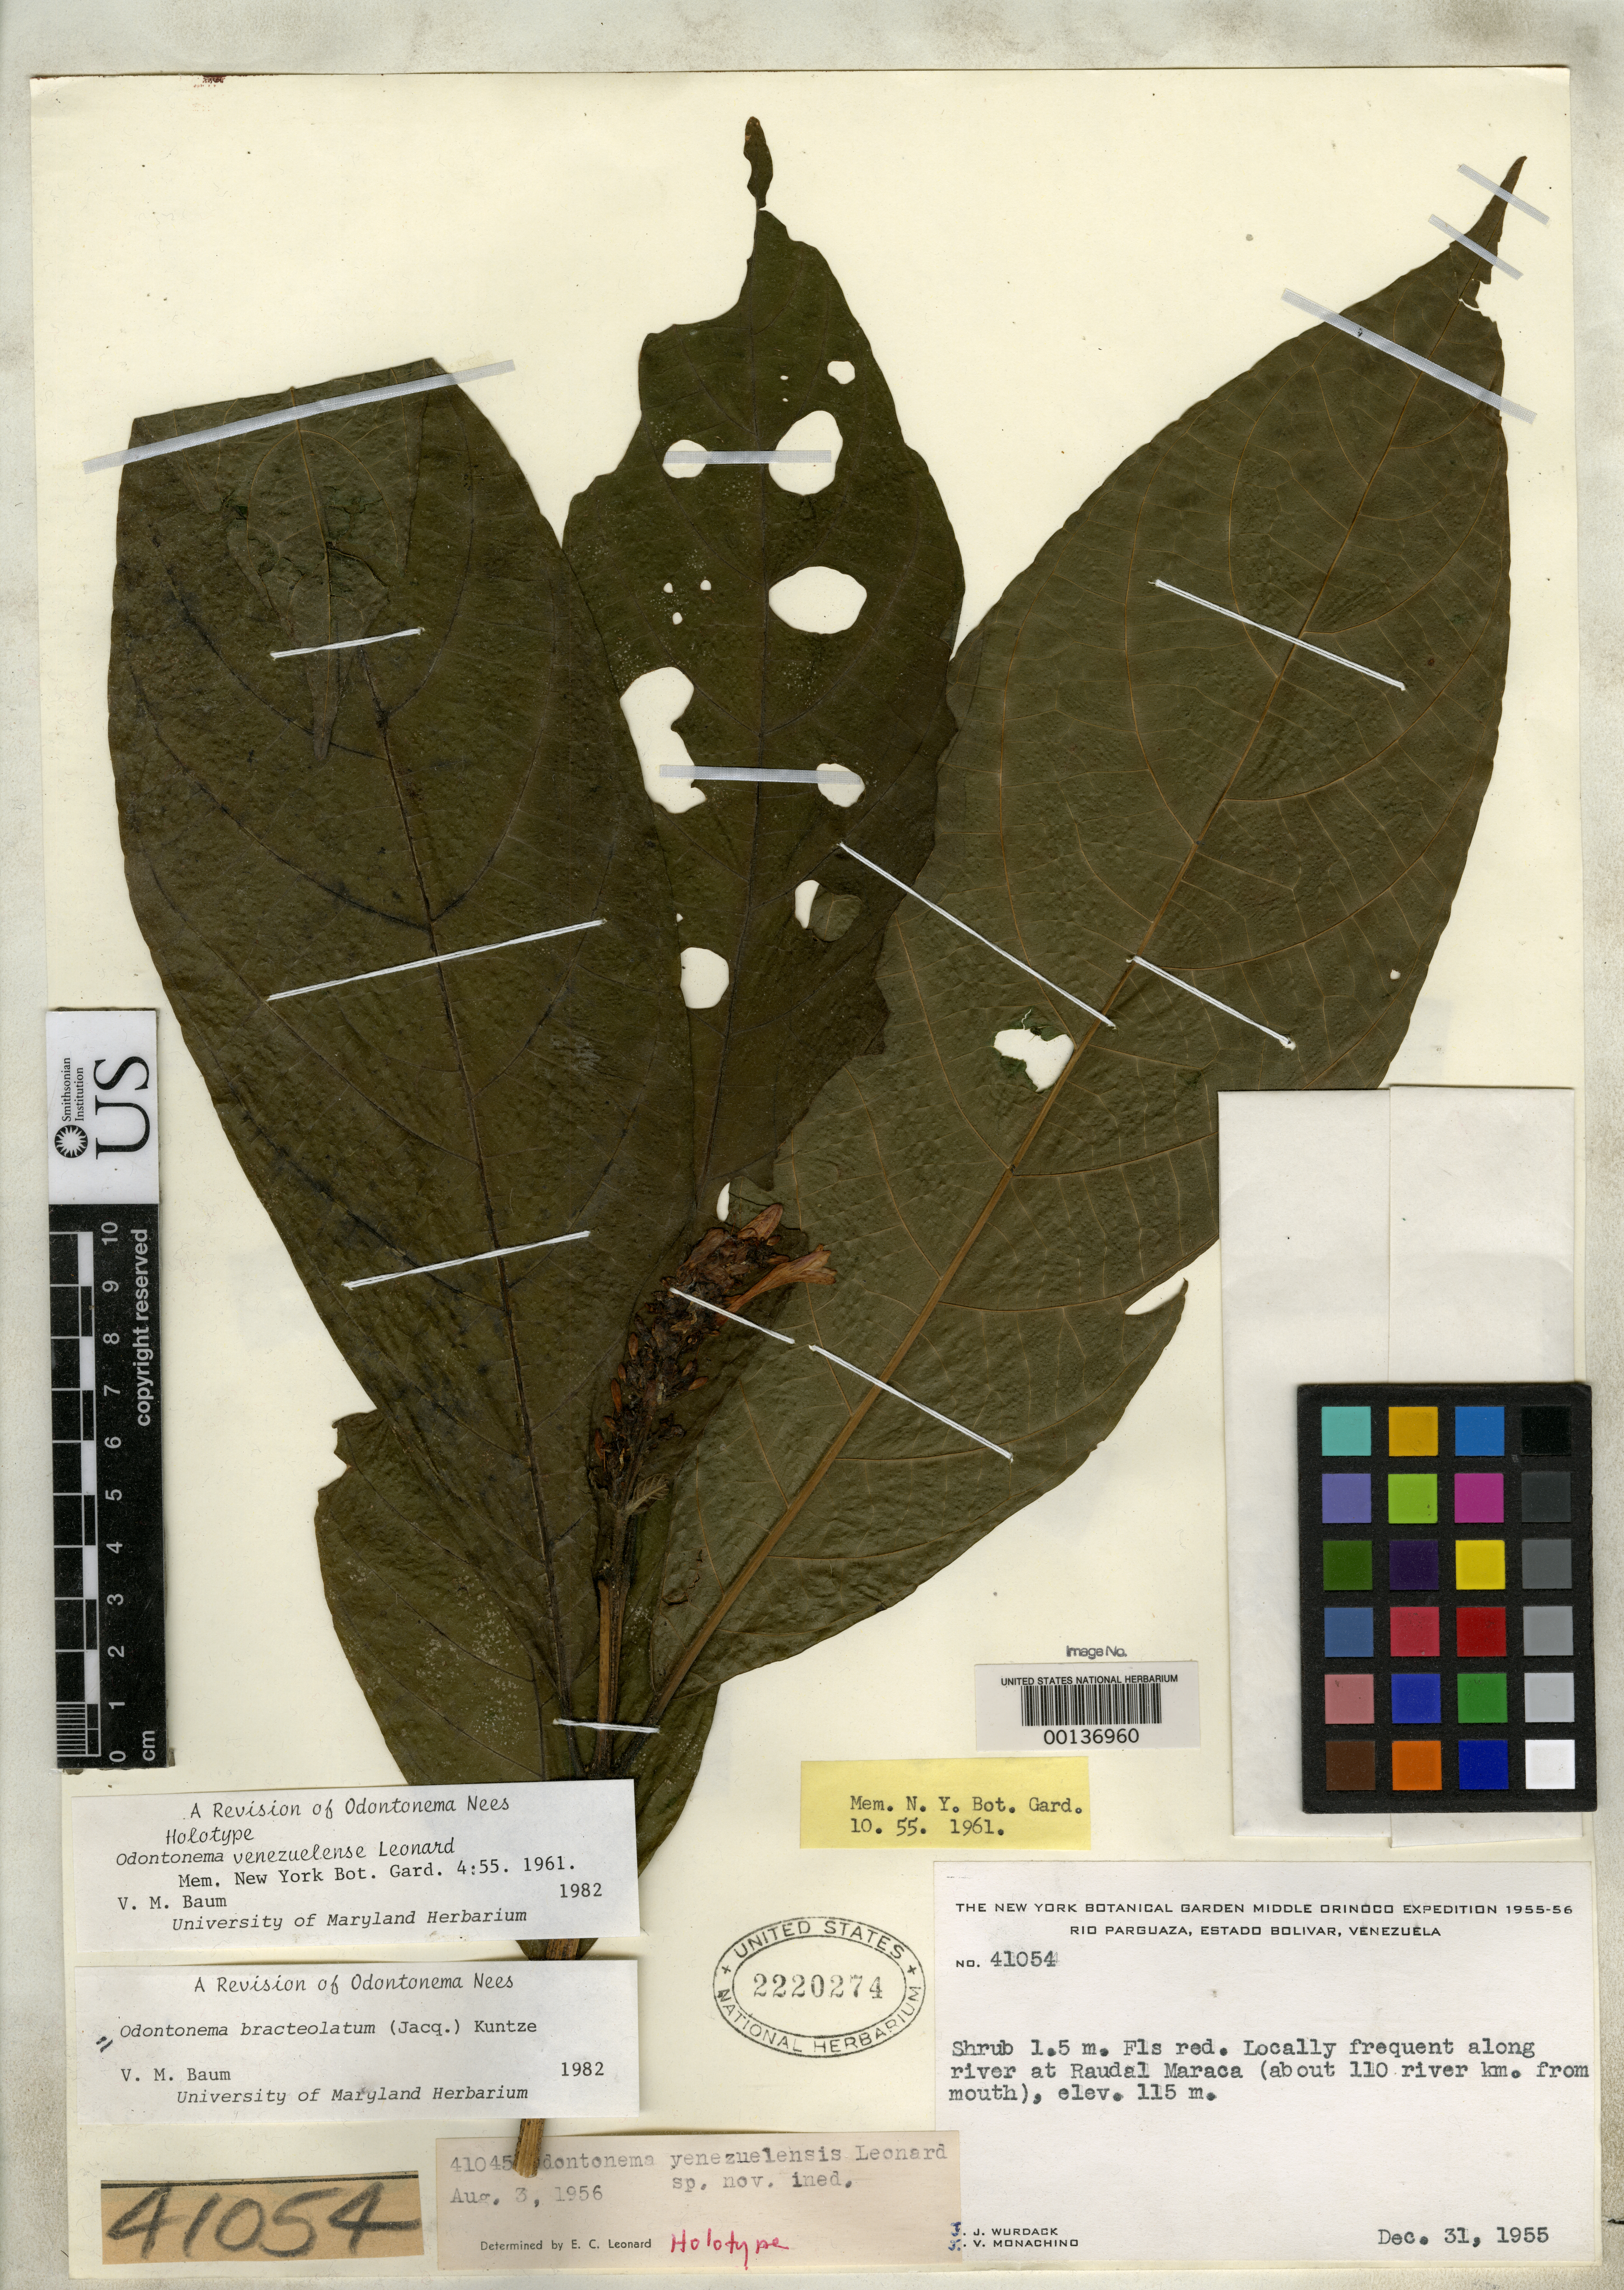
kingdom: Plantae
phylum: Tracheophyta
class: Magnoliopsida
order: Lamiales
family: Acanthaceae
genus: Odontonema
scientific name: Odontonema venezuelense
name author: Leonard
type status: Holotype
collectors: J. J. Wurdack & J. V. Monachino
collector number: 41054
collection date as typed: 31 Dec 1955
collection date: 1955-12-31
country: Venezuela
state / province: Bolivar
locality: Rio Paraguaza.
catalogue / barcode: US 2220274